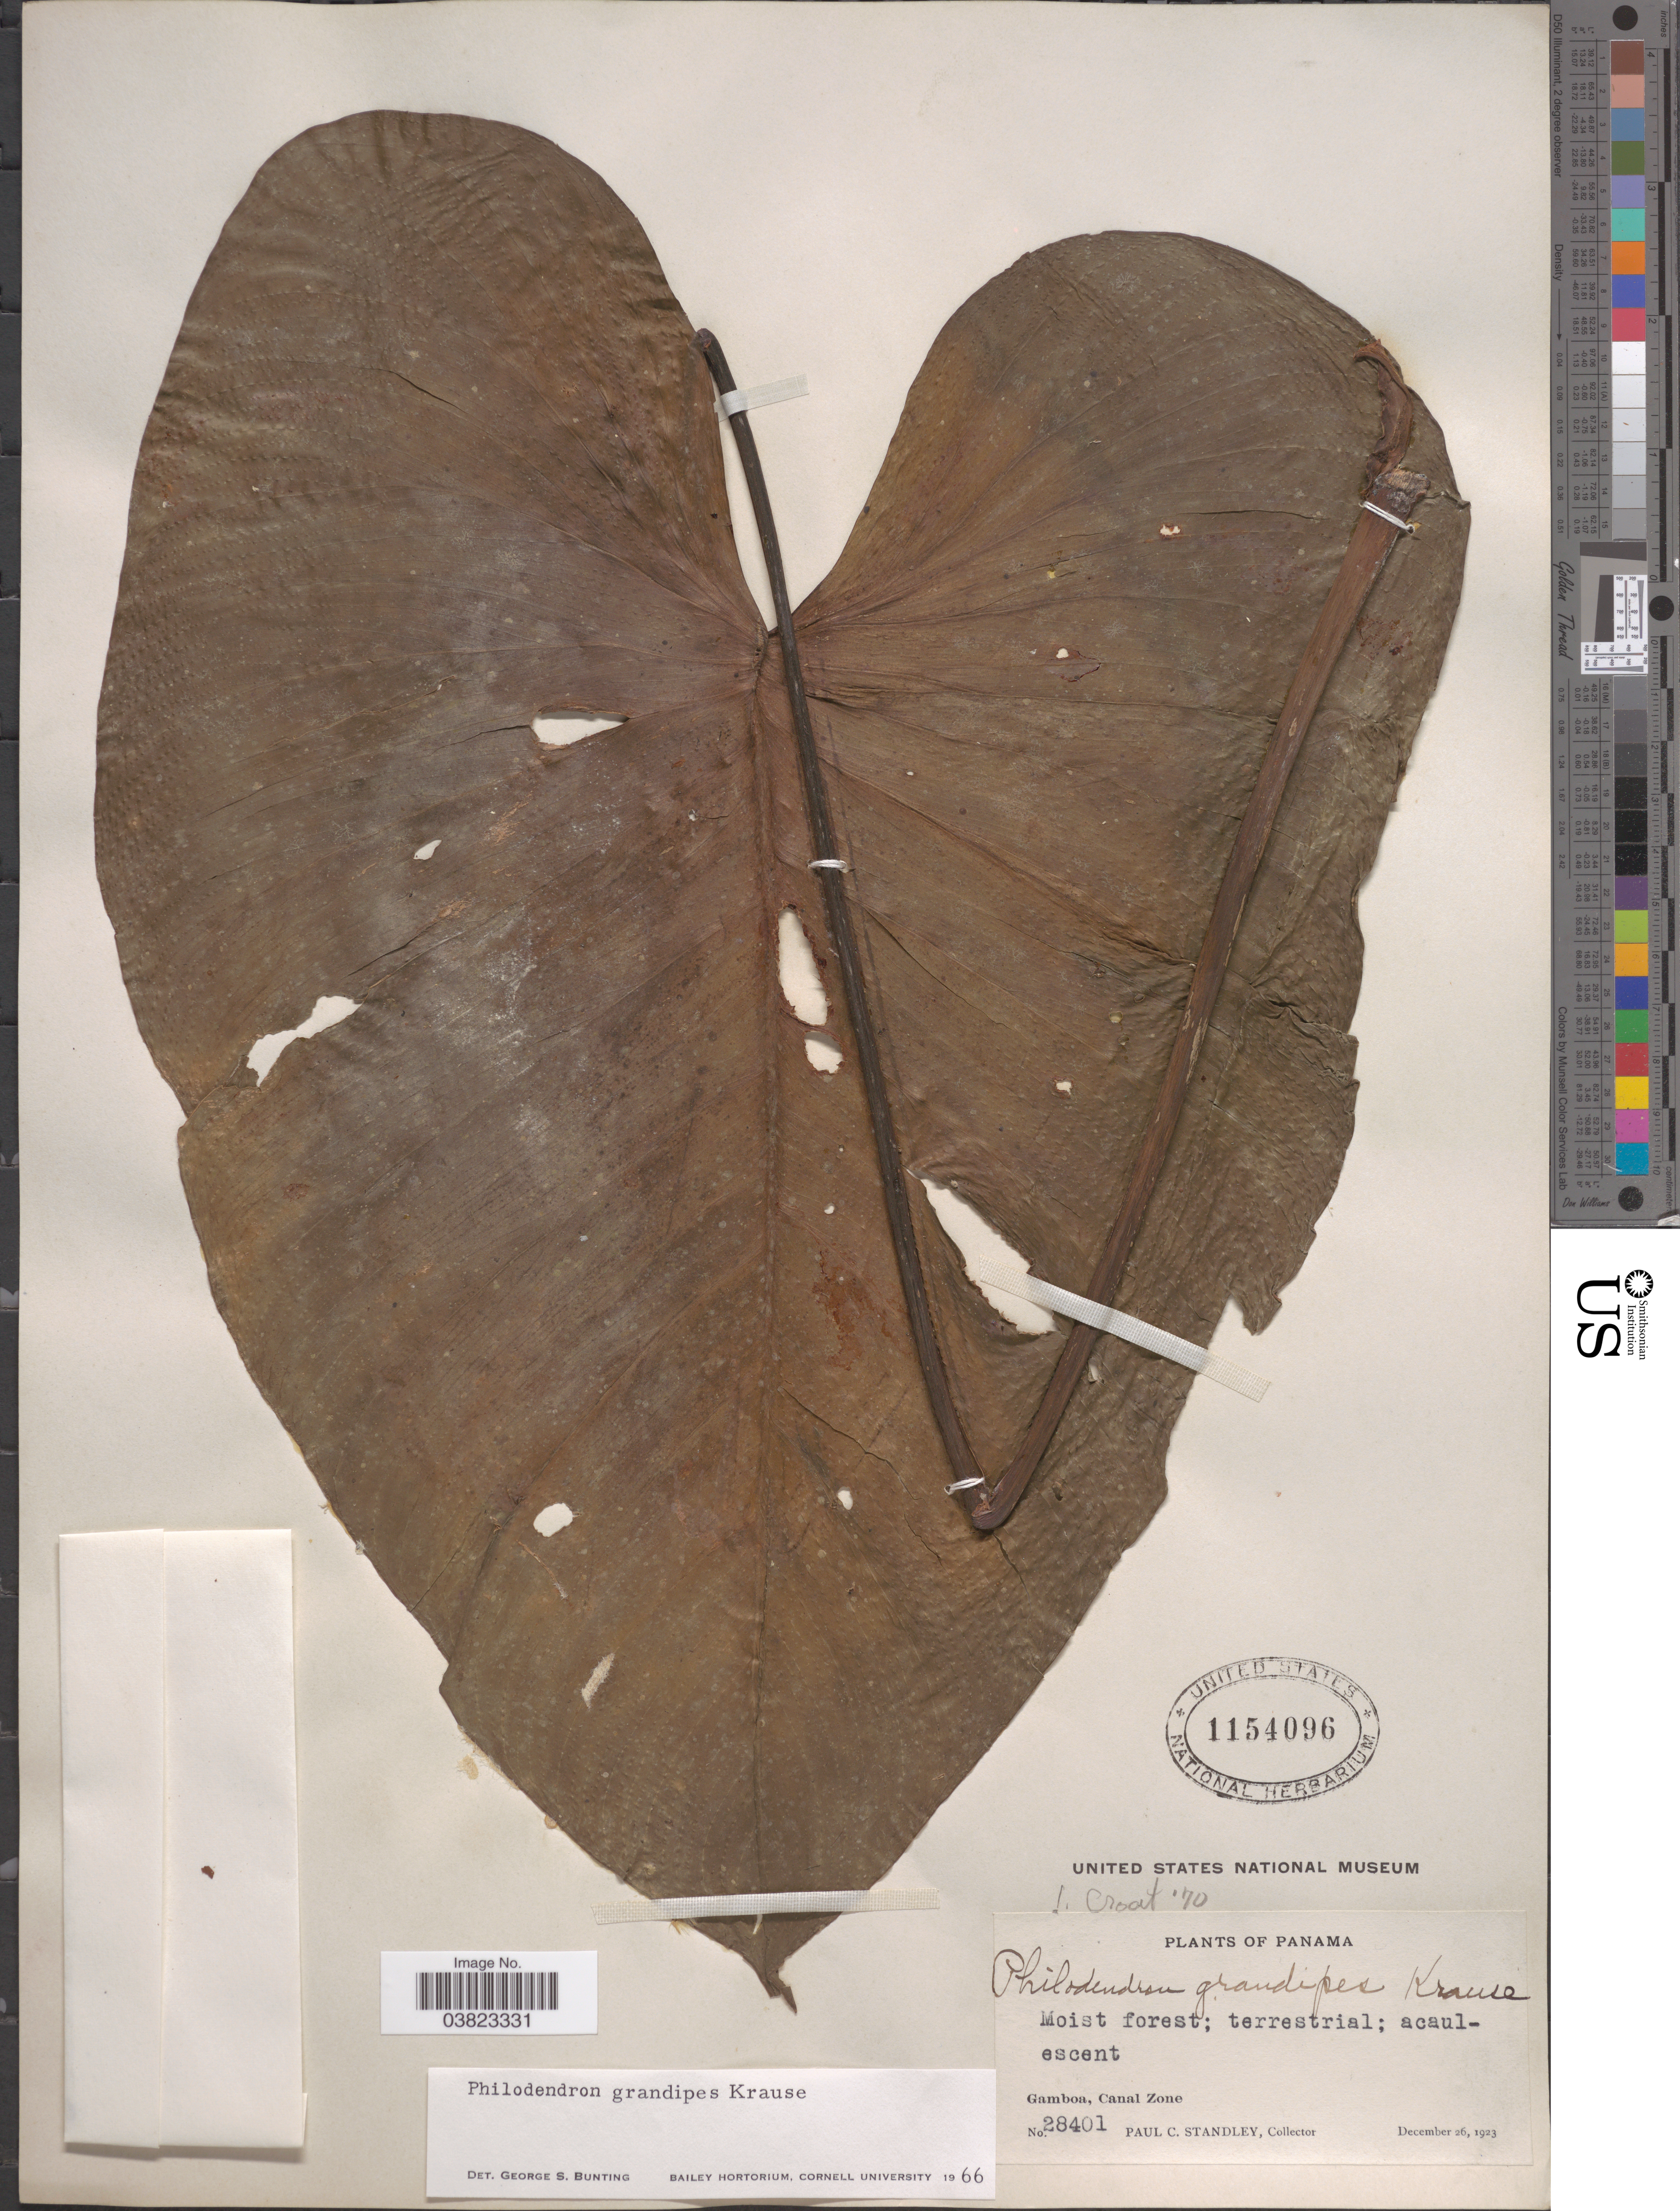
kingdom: Plantae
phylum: Tracheophyta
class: Liliopsida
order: Alismatales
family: Araceae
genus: Philodendron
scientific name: Philodendron grandipes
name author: K. Krause in Engl.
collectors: P. C. Standley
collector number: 28401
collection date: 1923-12-26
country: Panama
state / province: Colón / Panamá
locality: Gamboa, Canal Zone.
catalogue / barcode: US 1154096